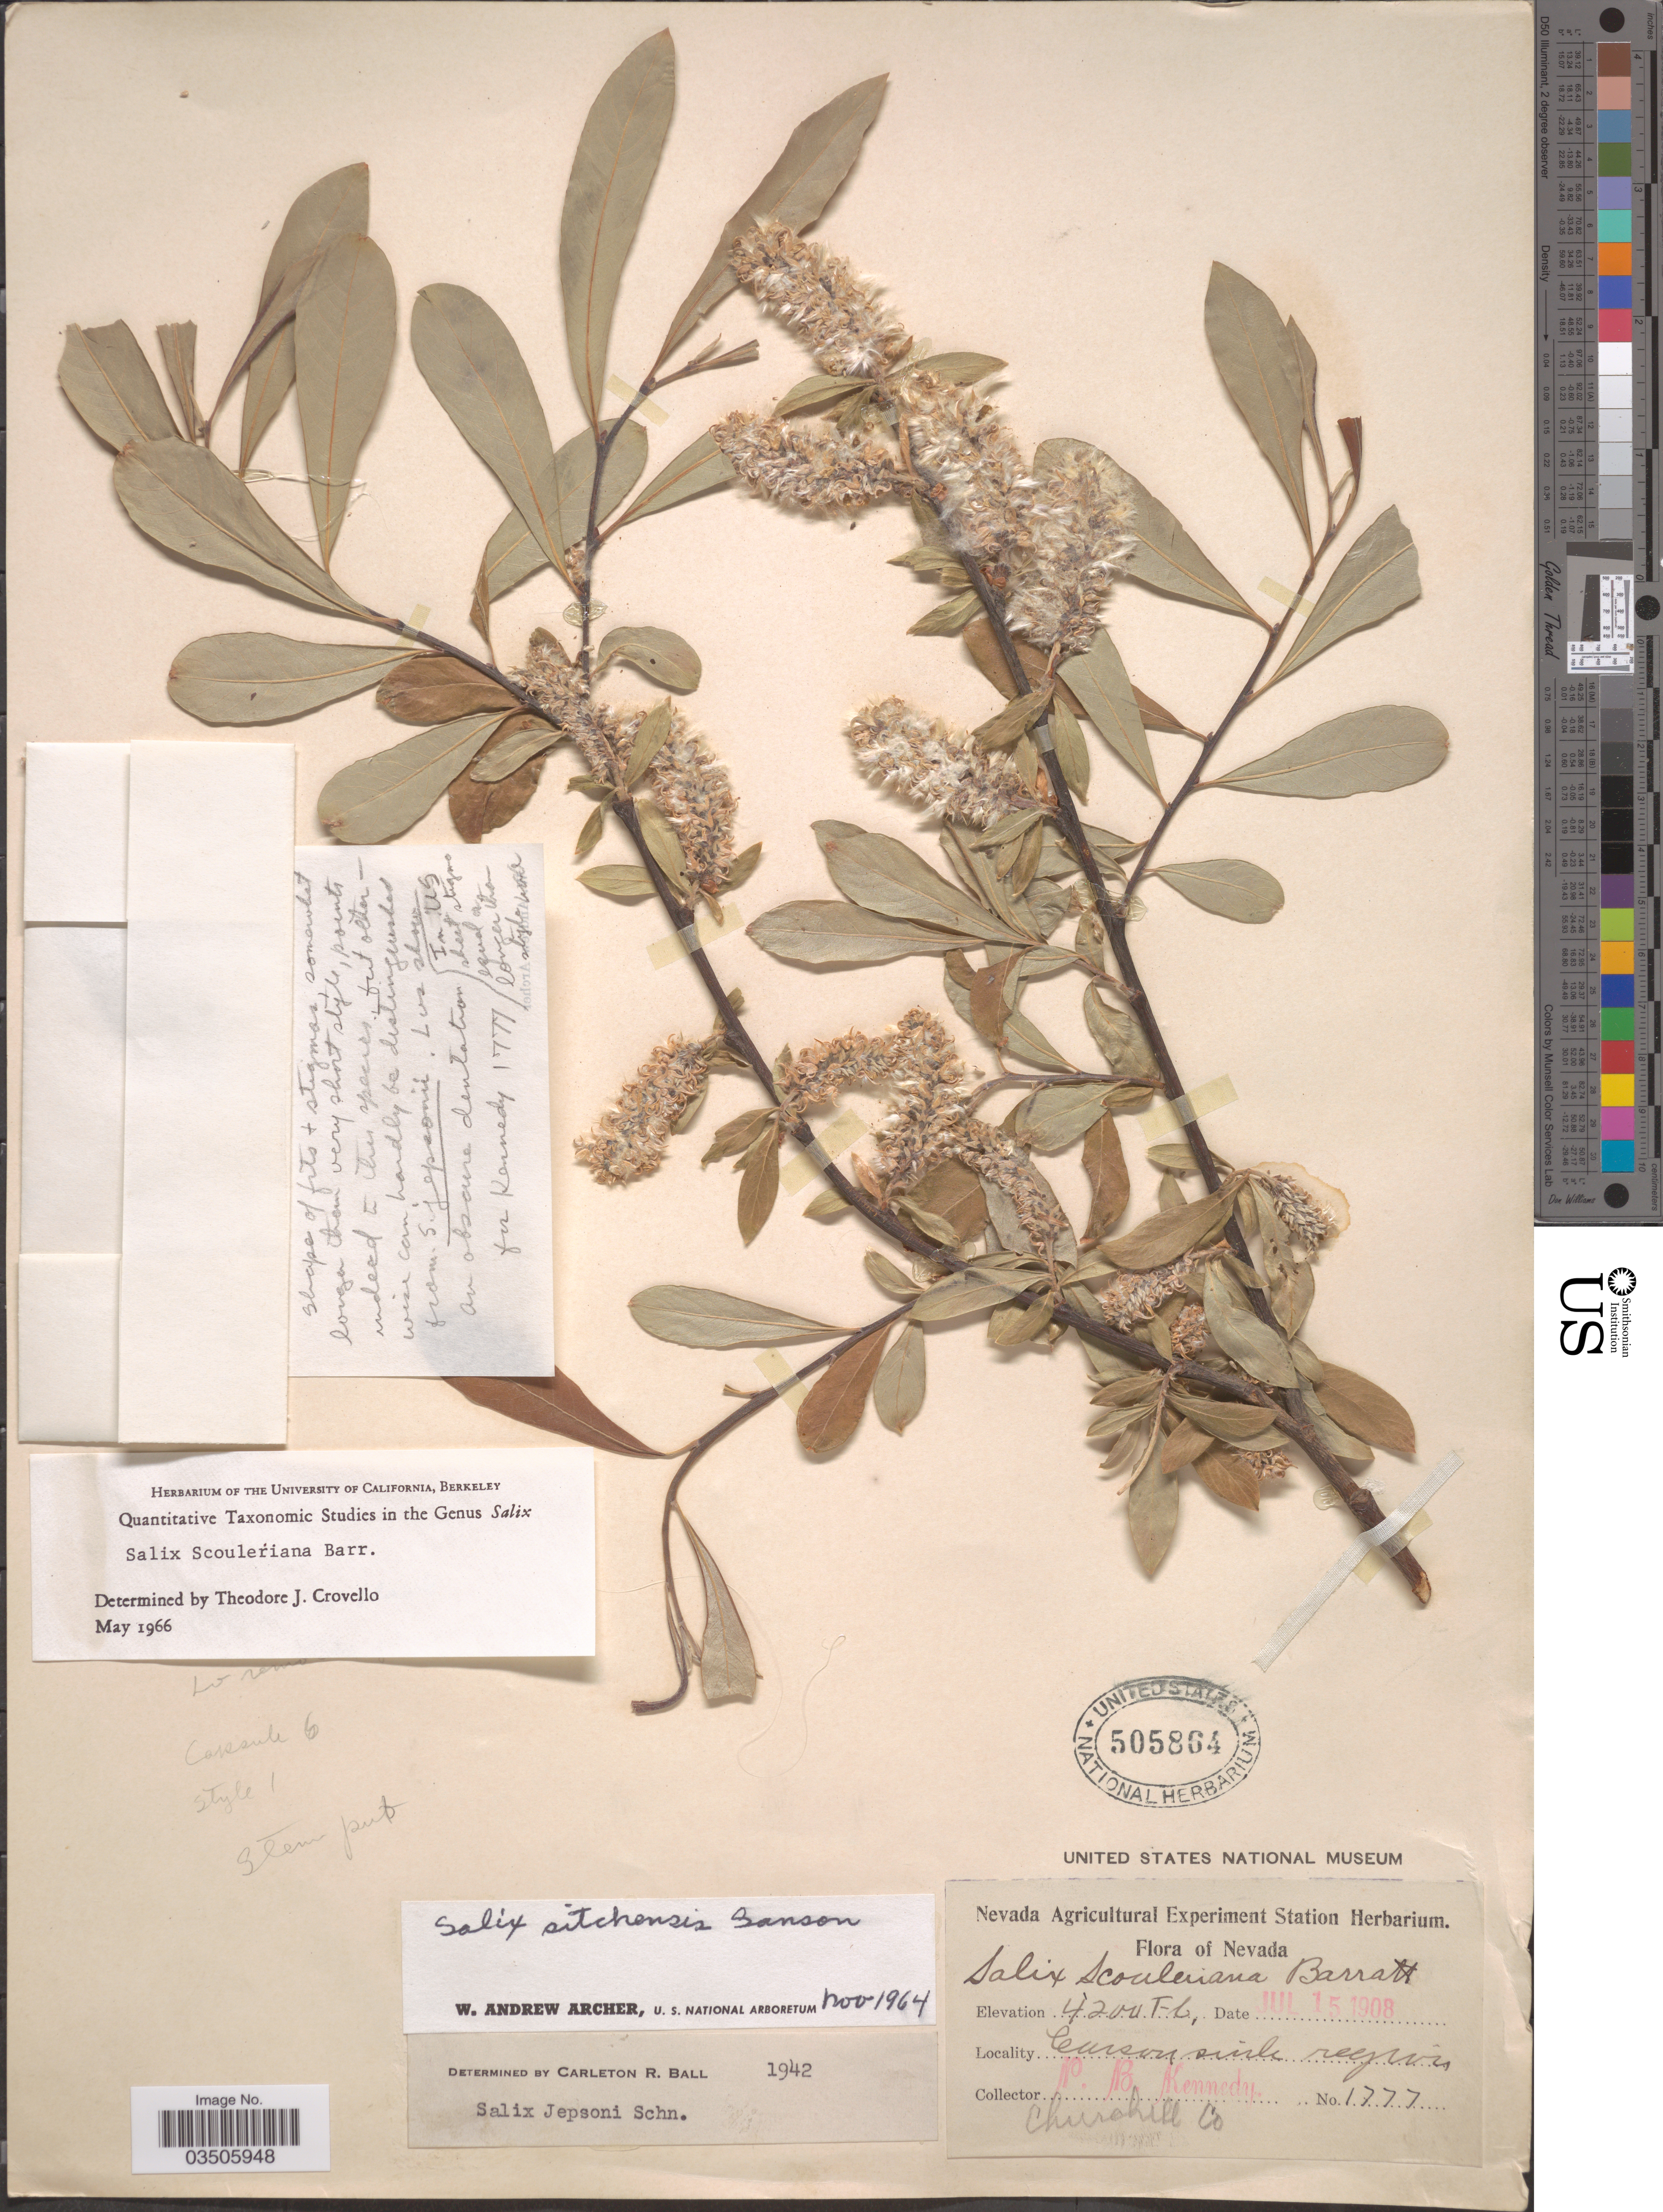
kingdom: Plantae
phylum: Tracheophyta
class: Magnoliopsida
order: Malpighiales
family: Salicaceae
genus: Salix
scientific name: Salix sitchensis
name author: Sanson ex Bong.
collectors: P. B. Kennedy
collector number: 1777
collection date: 1908-07-15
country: United States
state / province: Nevada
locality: Carson sink region. Churchill Co.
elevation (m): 1280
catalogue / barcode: US 505864